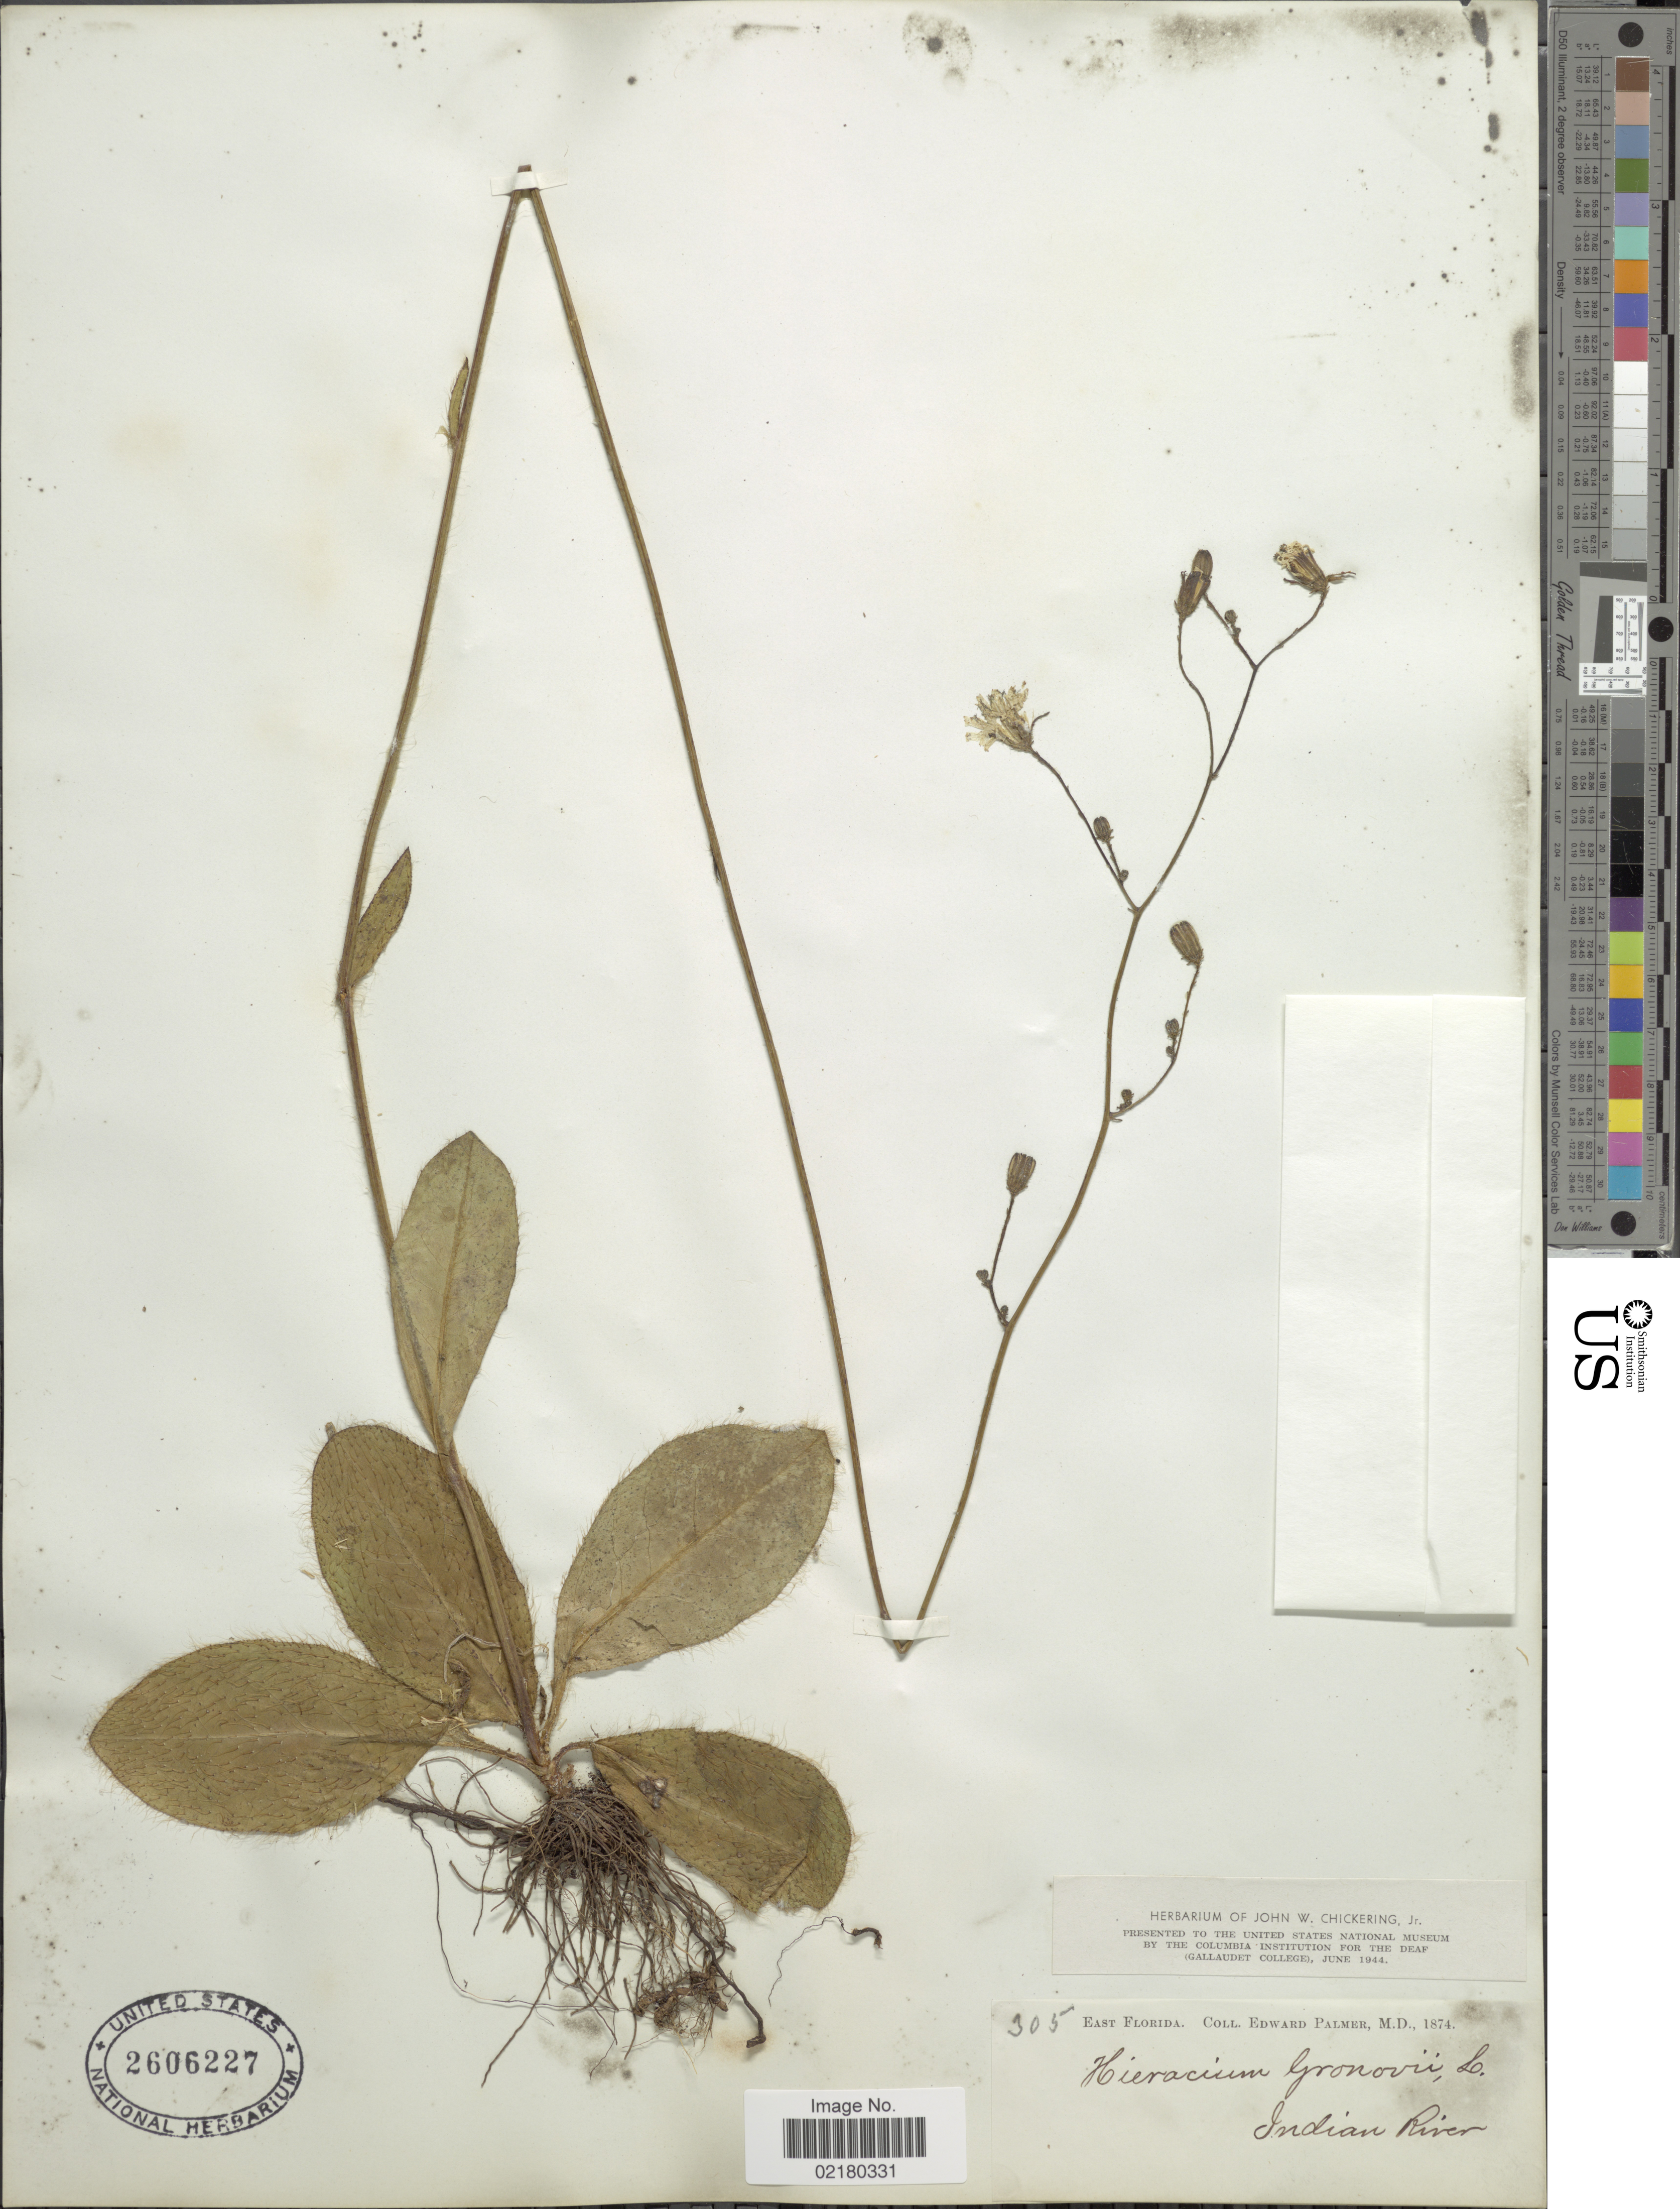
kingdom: Plantae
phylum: Tracheophyta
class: Magnoliopsida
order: Asterales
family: Asteraceae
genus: Hieracium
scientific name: Hieracium gronovii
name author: L.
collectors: E. Palmer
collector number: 305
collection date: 1874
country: United States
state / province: Florida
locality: East Florida, Indian River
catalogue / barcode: US 2606227